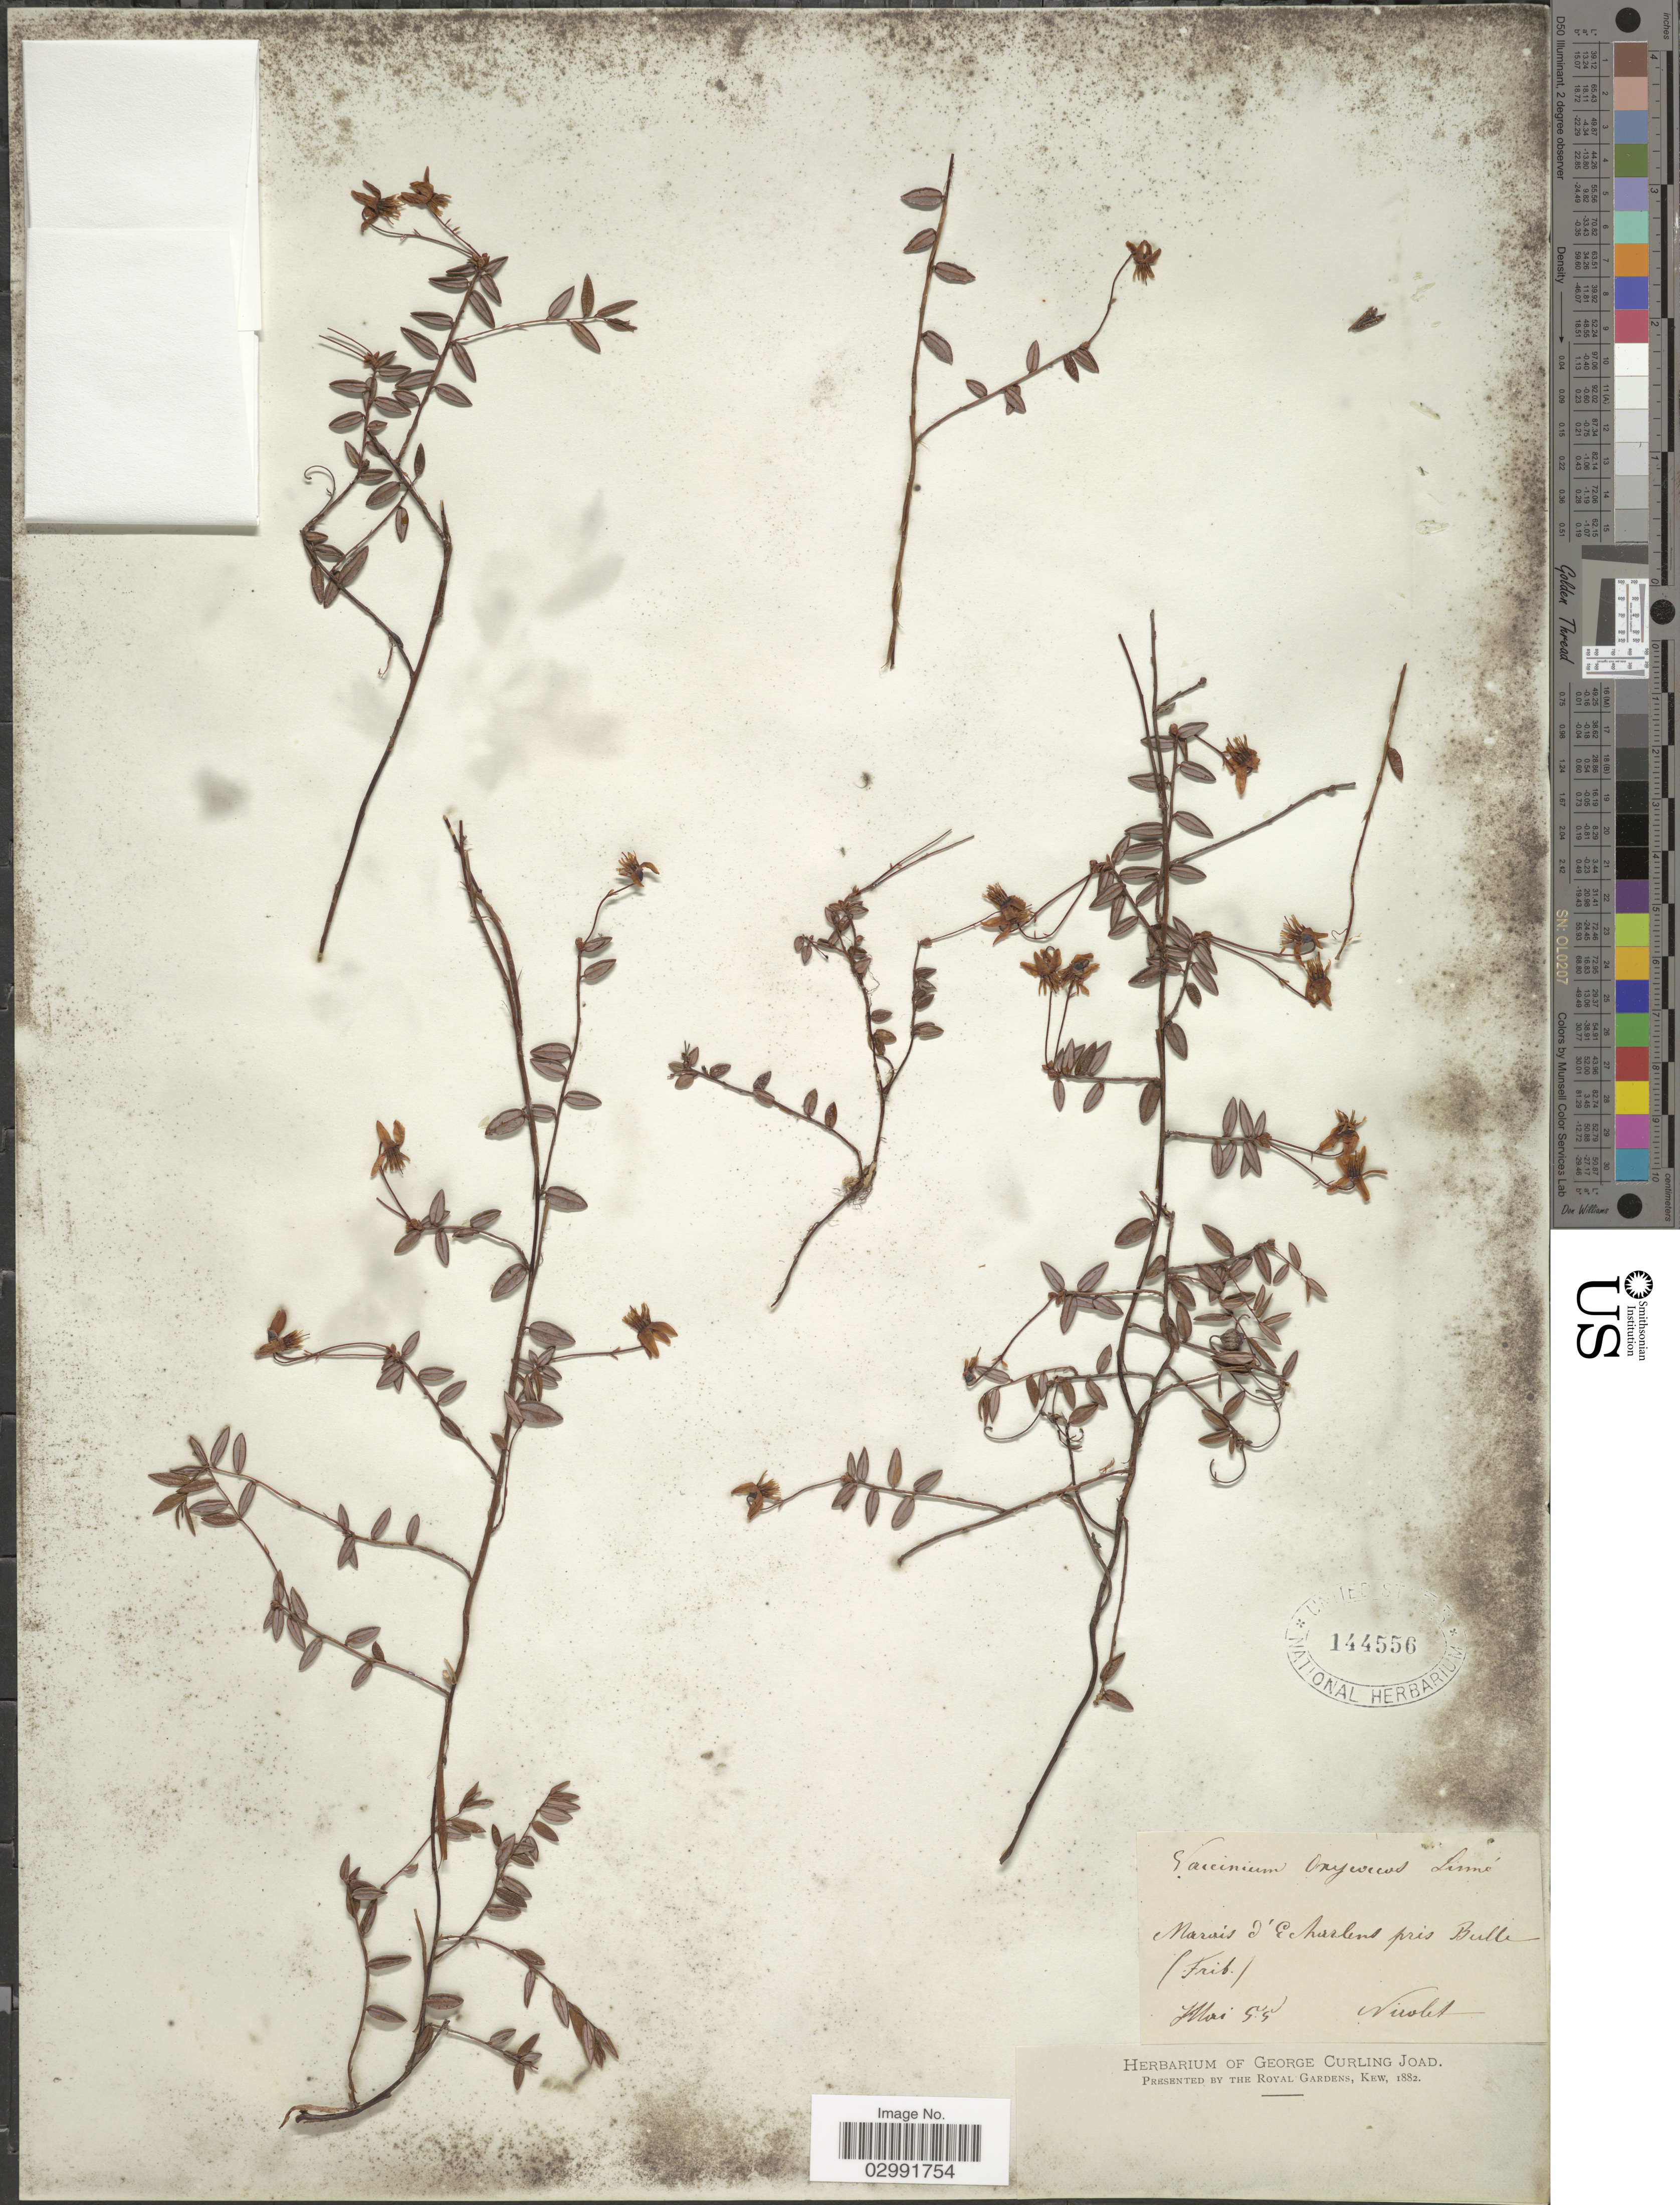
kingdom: Plantae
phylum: Tracheophyta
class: Magnoliopsida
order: Ericales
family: Ericaceae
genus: Vaccinium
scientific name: Vaccinium oxycoccos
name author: L.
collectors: Nicolet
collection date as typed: Transcribed d/m/y: /5/55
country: Switzerland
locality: Marais d'Echarlens pres Bulle (Frib).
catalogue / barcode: US 144556